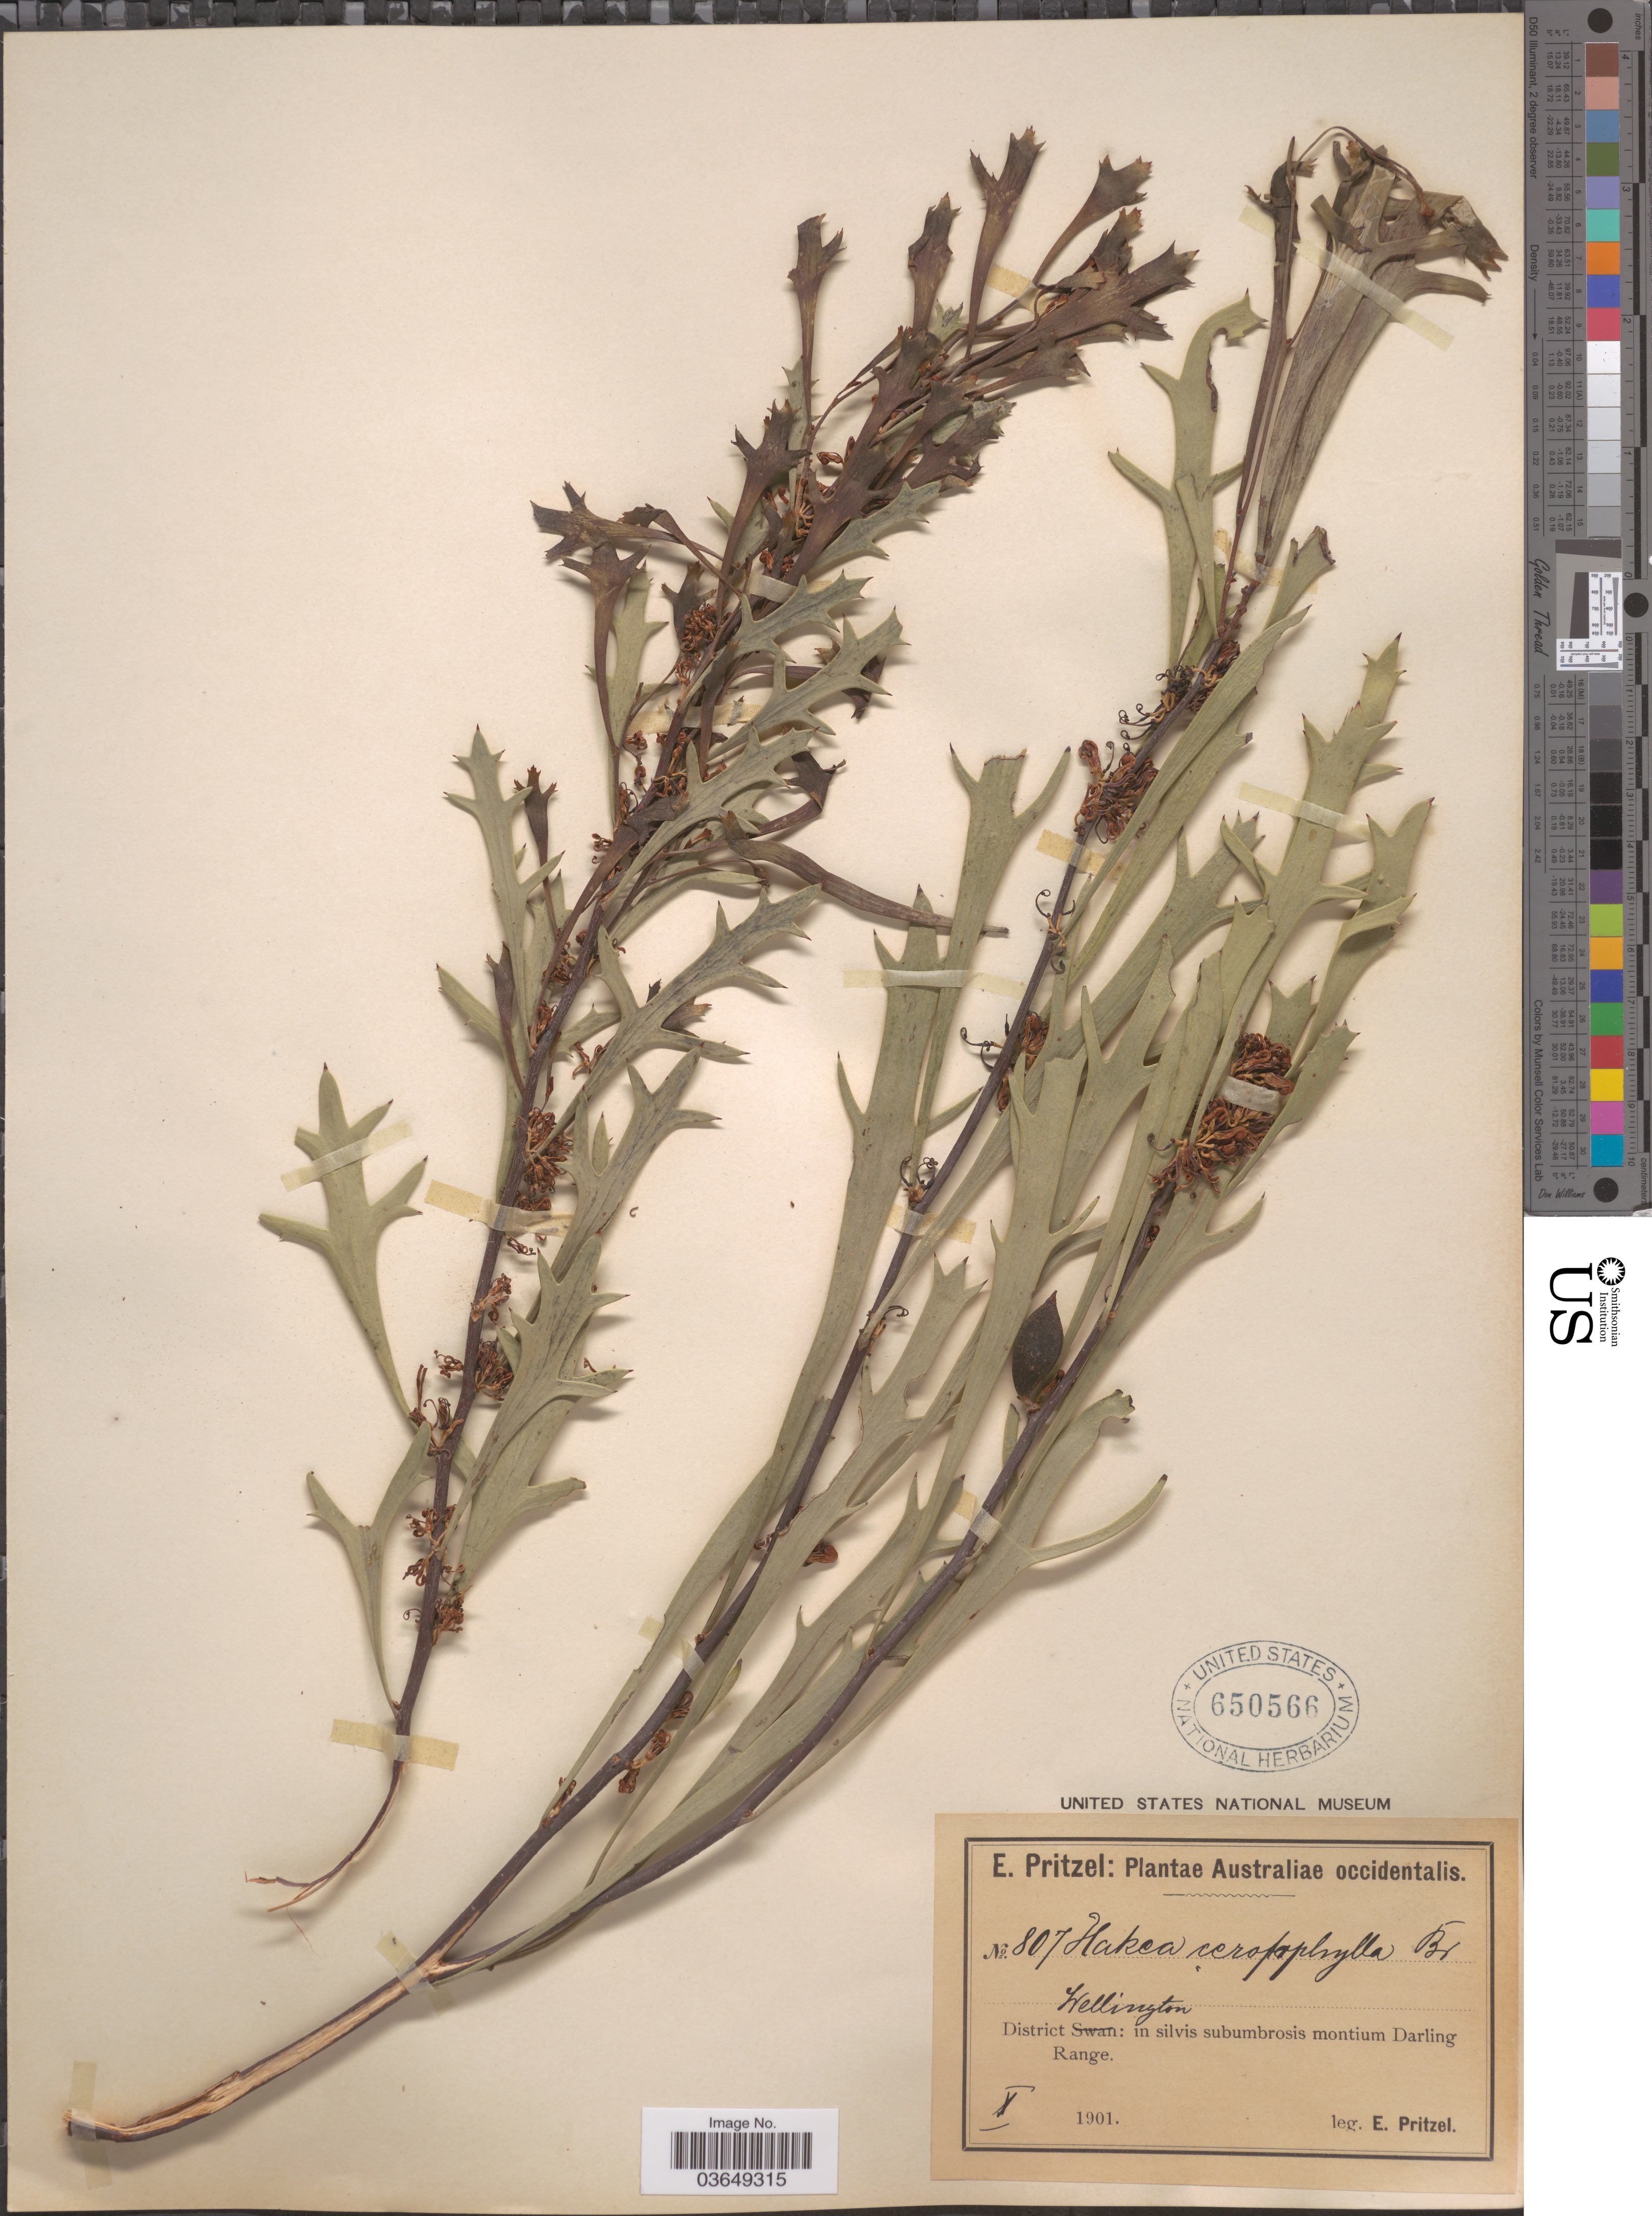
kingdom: Plantae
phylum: Tracheophyta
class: Magnoliopsida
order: Proteales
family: Proteaceae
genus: Hakea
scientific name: Hakea ceratophylla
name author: R. Br.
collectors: E. G. Pritzel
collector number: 807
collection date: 1901-10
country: Australia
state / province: Western Australia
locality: Australiae occidentalis. District Wellington: in silvis subumbrosis montium Darling Range.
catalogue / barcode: US 650566